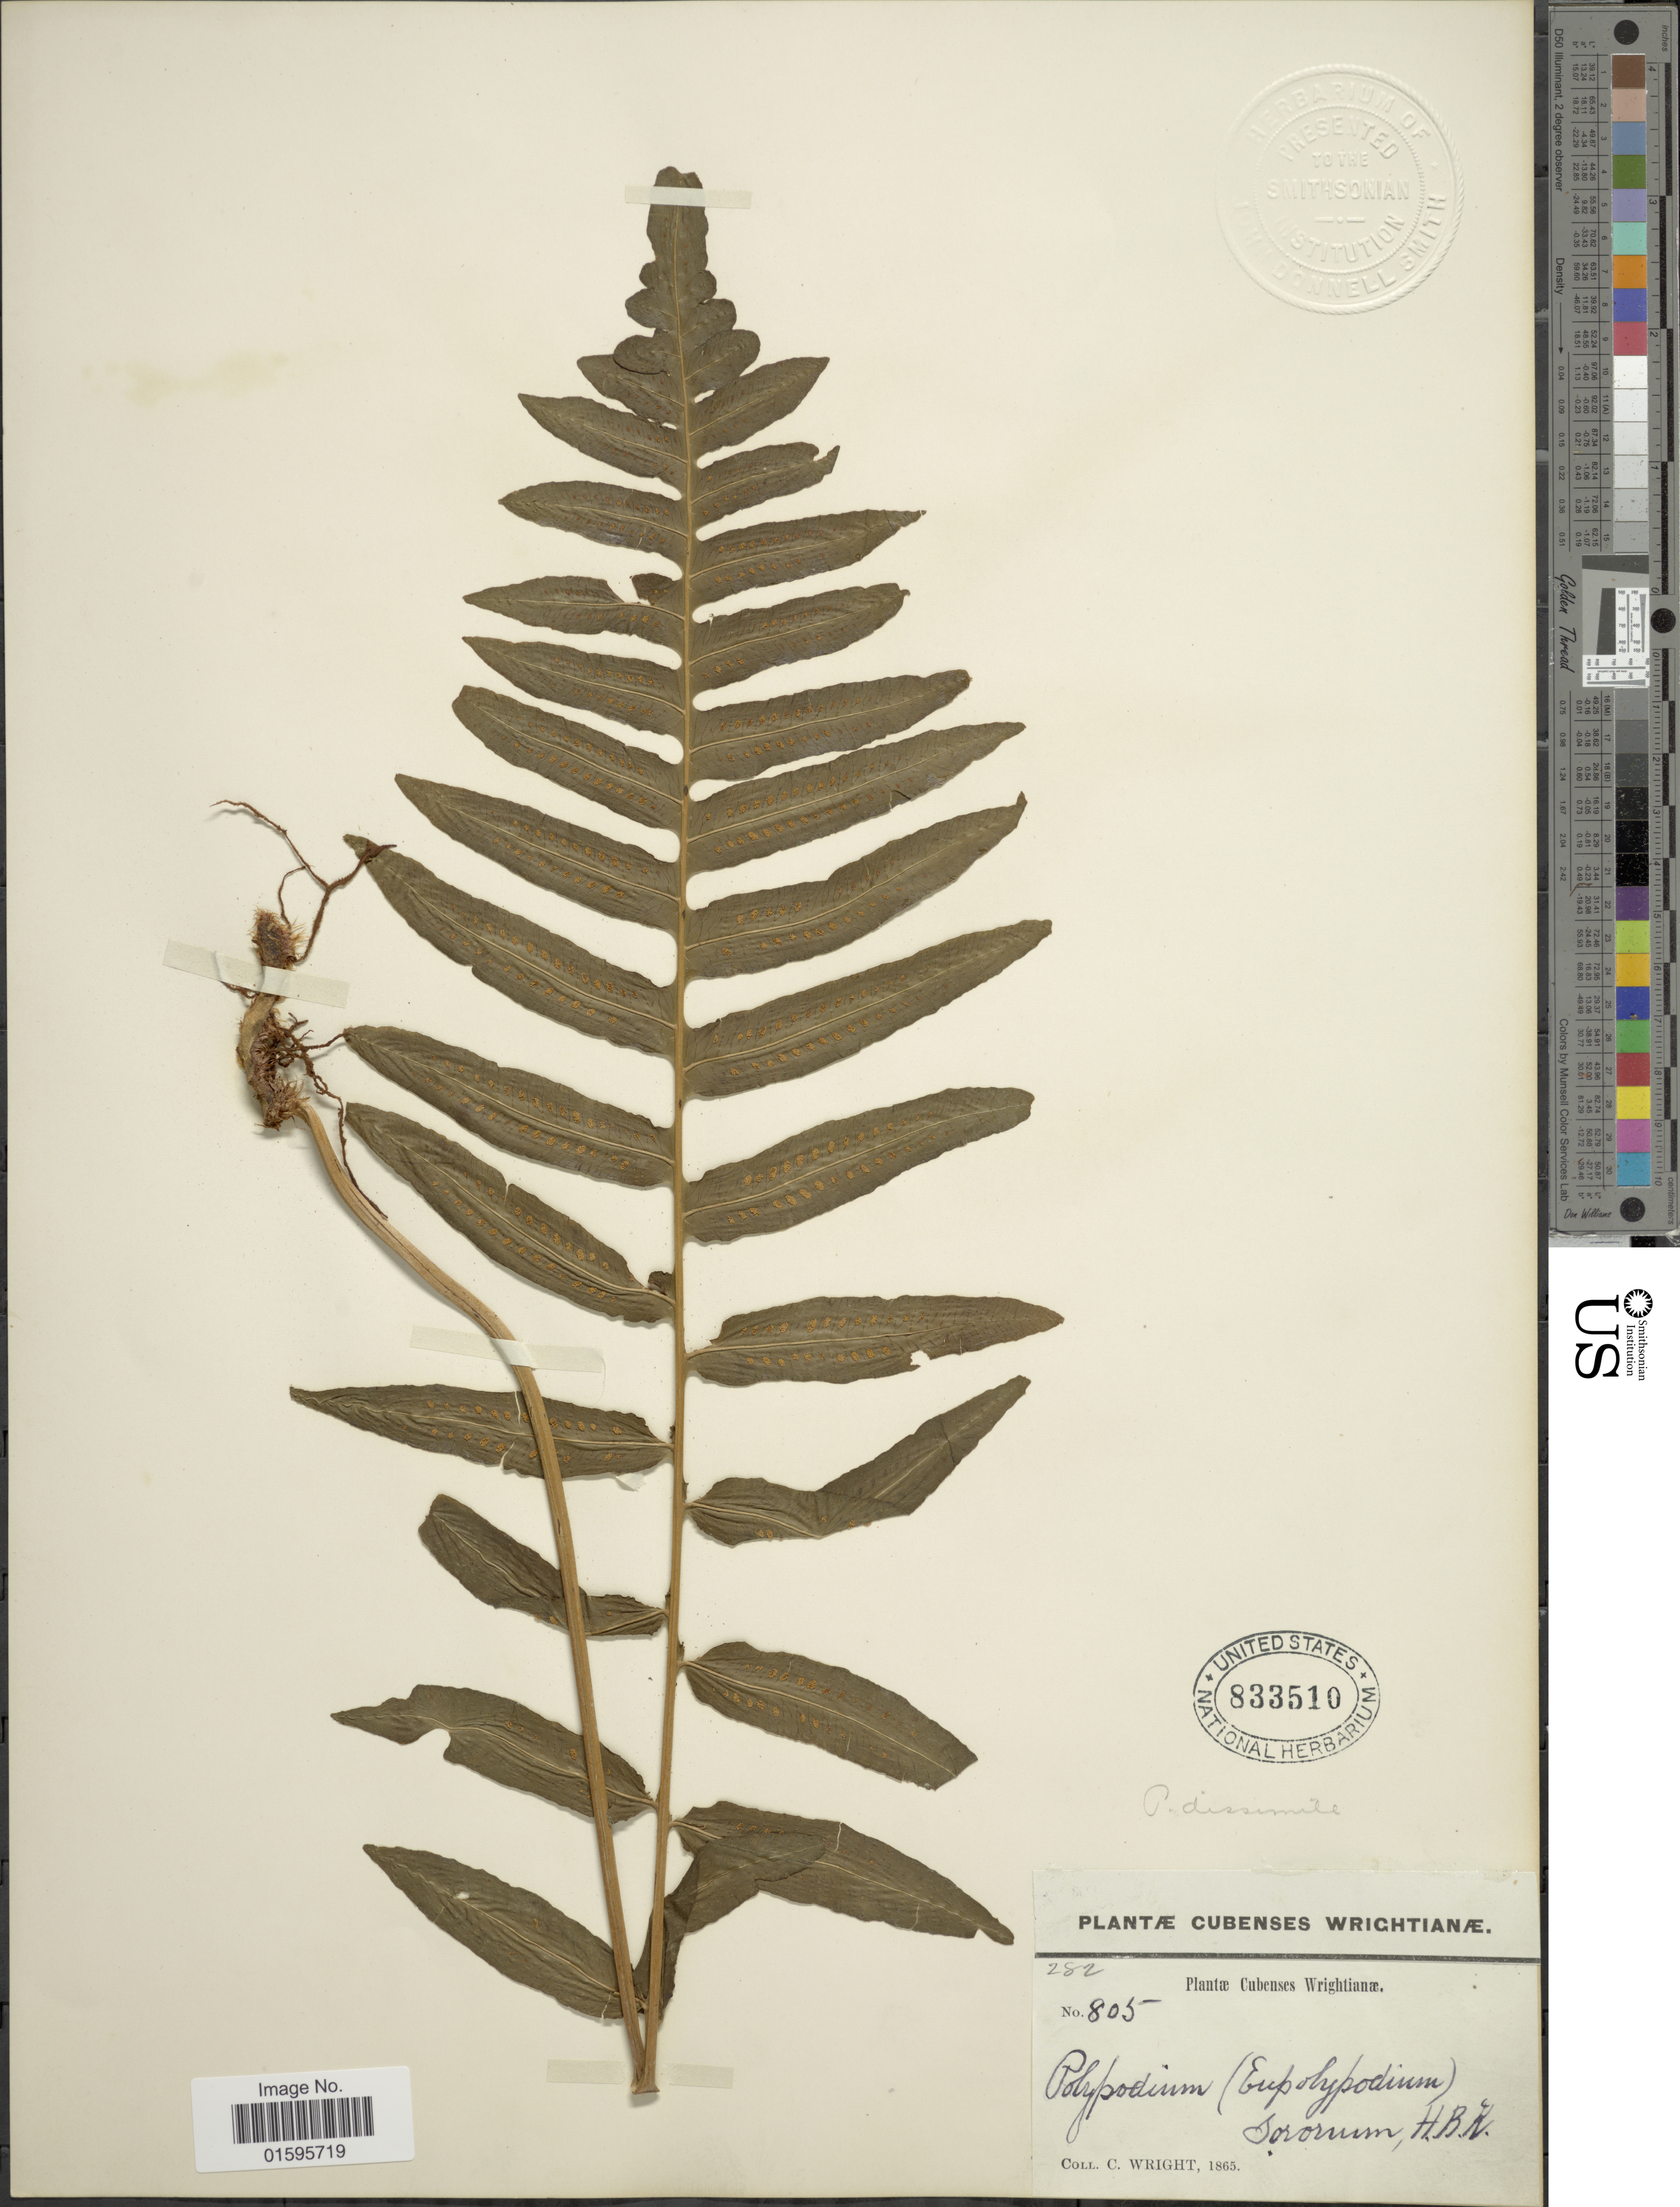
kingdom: Plantae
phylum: Tracheophyta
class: Polypodiopsida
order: Polypodiales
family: Polypodiaceae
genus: Polypodium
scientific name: Polypodium dulce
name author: Poir.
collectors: C. Wright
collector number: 805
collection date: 1865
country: Cuba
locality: Cubenses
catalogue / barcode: US 833510